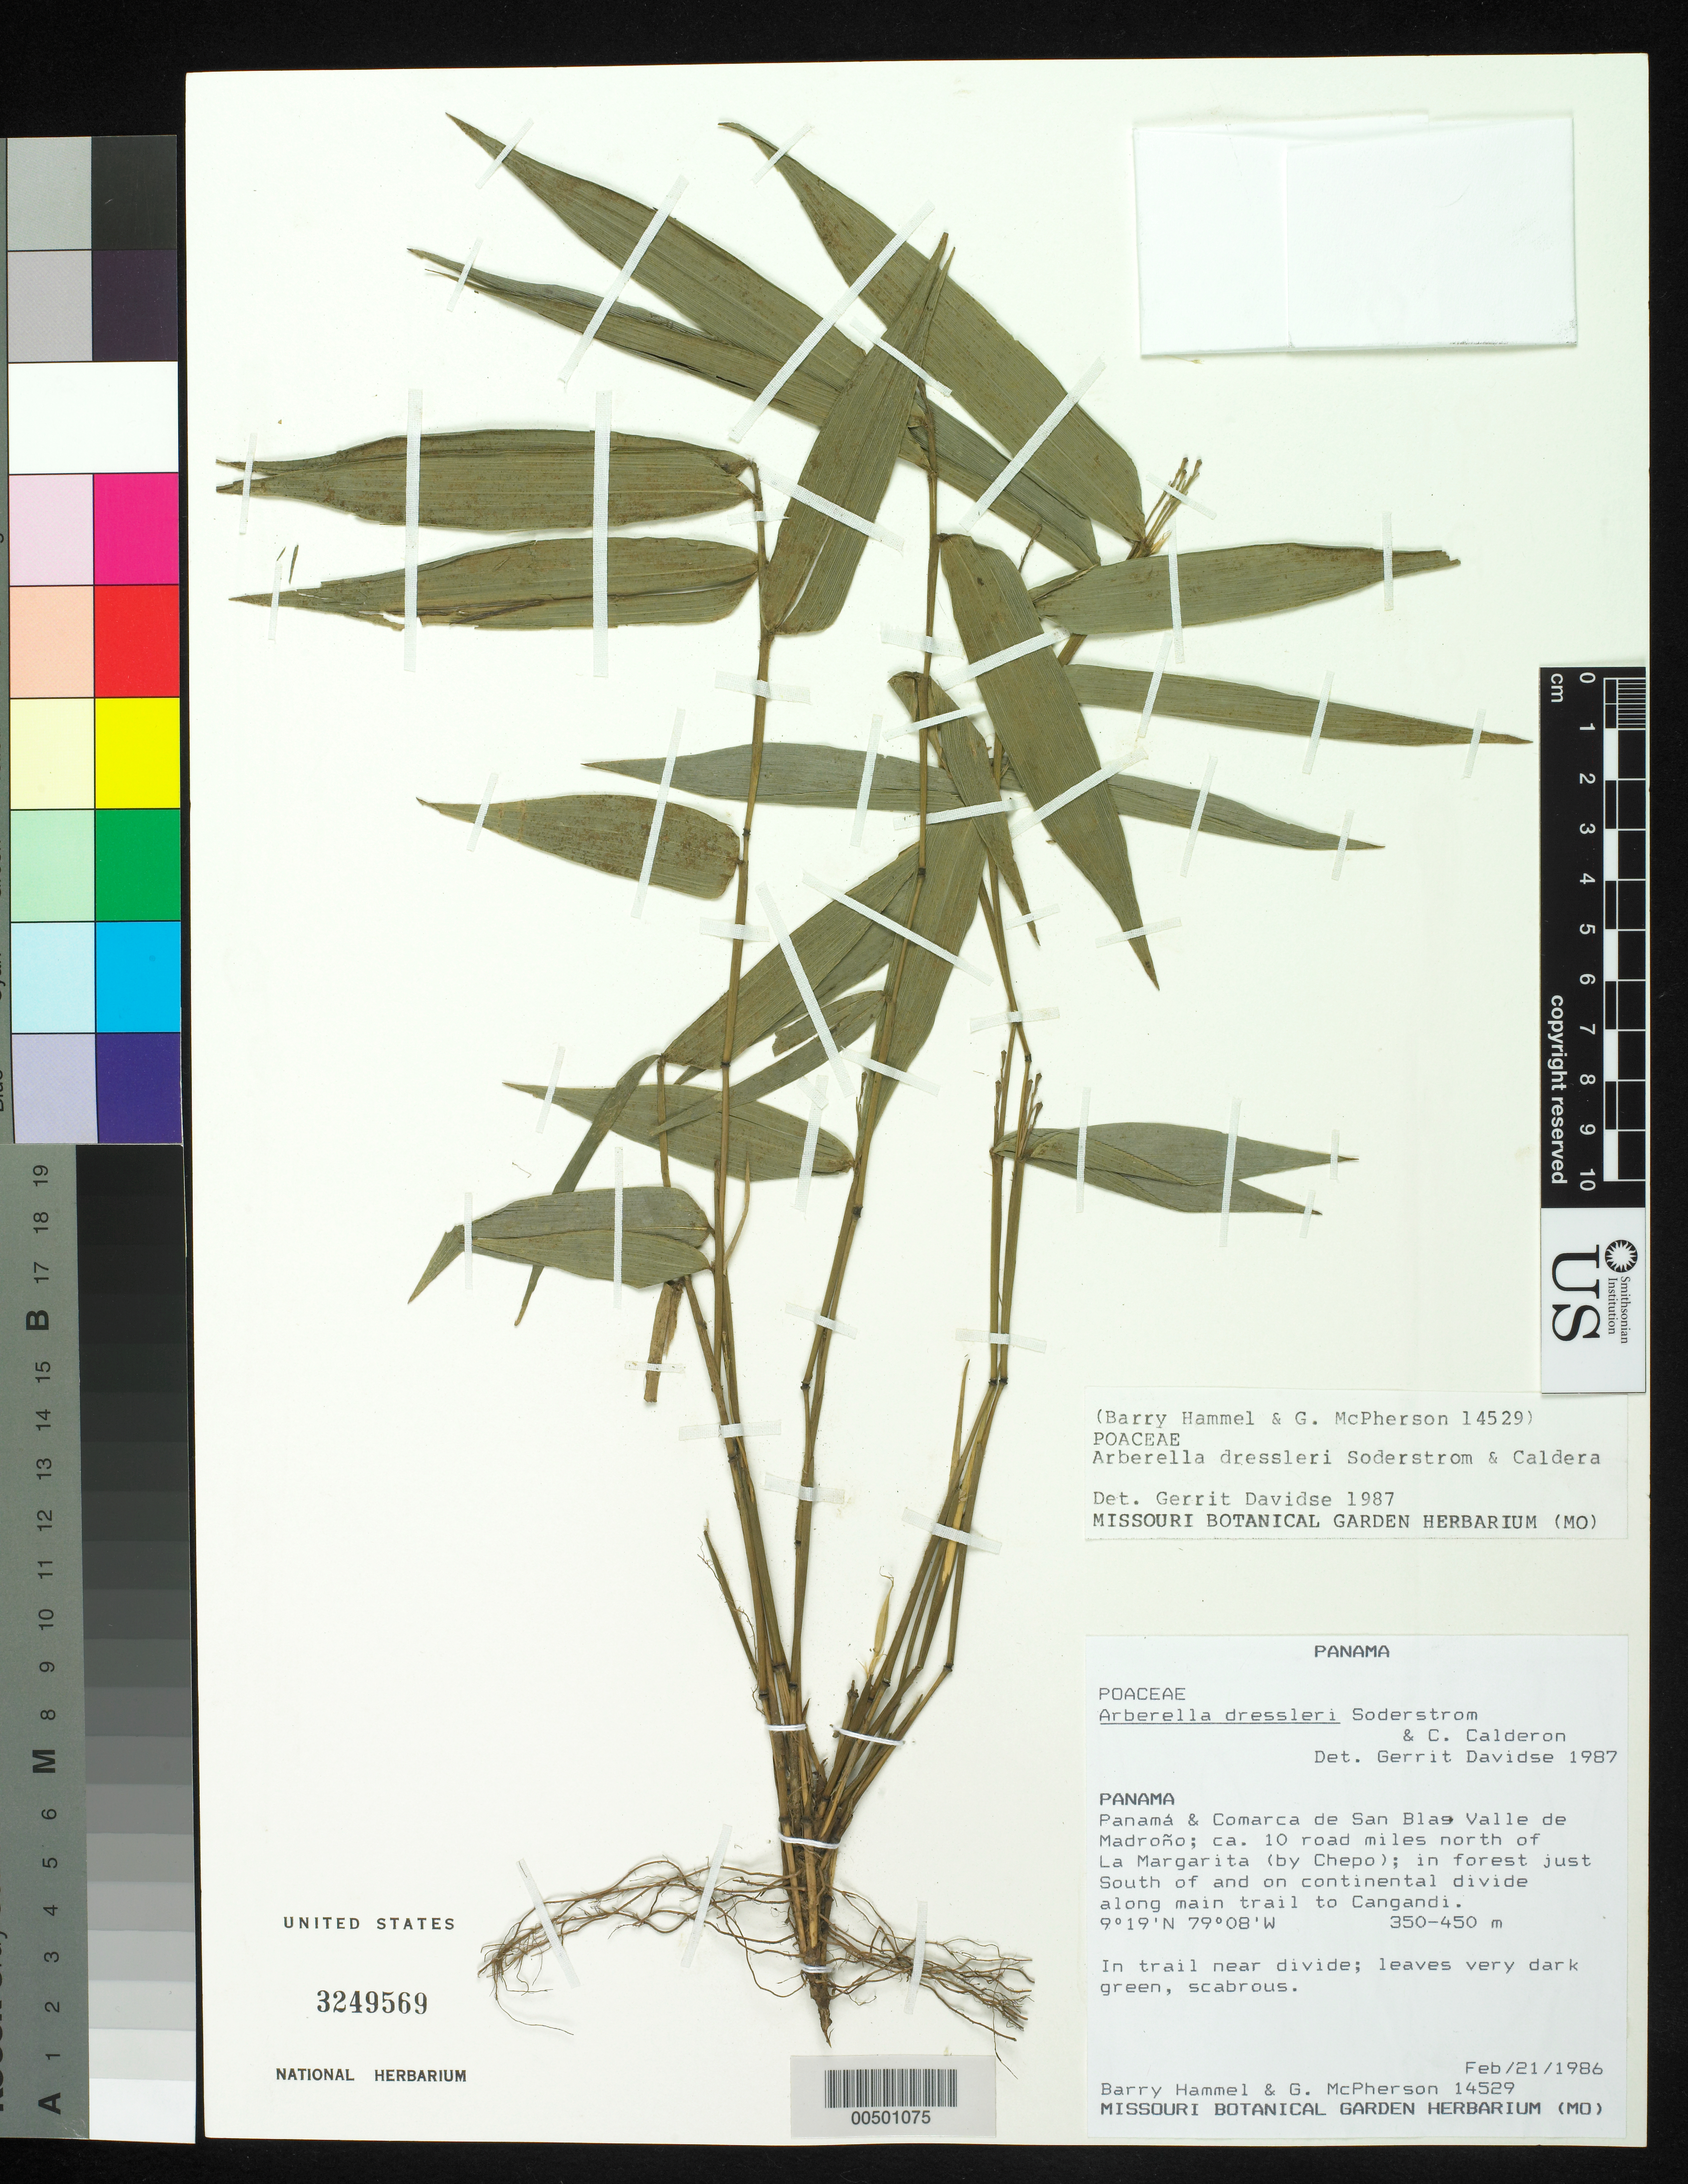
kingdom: Plantae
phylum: Tracheophyta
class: Liliopsida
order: Poales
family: Poaceae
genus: Arberella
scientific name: Arberella dressleri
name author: C. E. Calderón & Soderstr.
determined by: Davidse, Gerrit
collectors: B. Hammel & G. D. McPherson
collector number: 14529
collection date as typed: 21 Feb 1986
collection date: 1986-02-21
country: Panama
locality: Panama & Comarca de San Blas Valle de Madrono; ca 10 road miles N of la margarita (by Chepo),allong main Trail to Cangandi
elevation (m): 350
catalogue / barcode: US 3249569